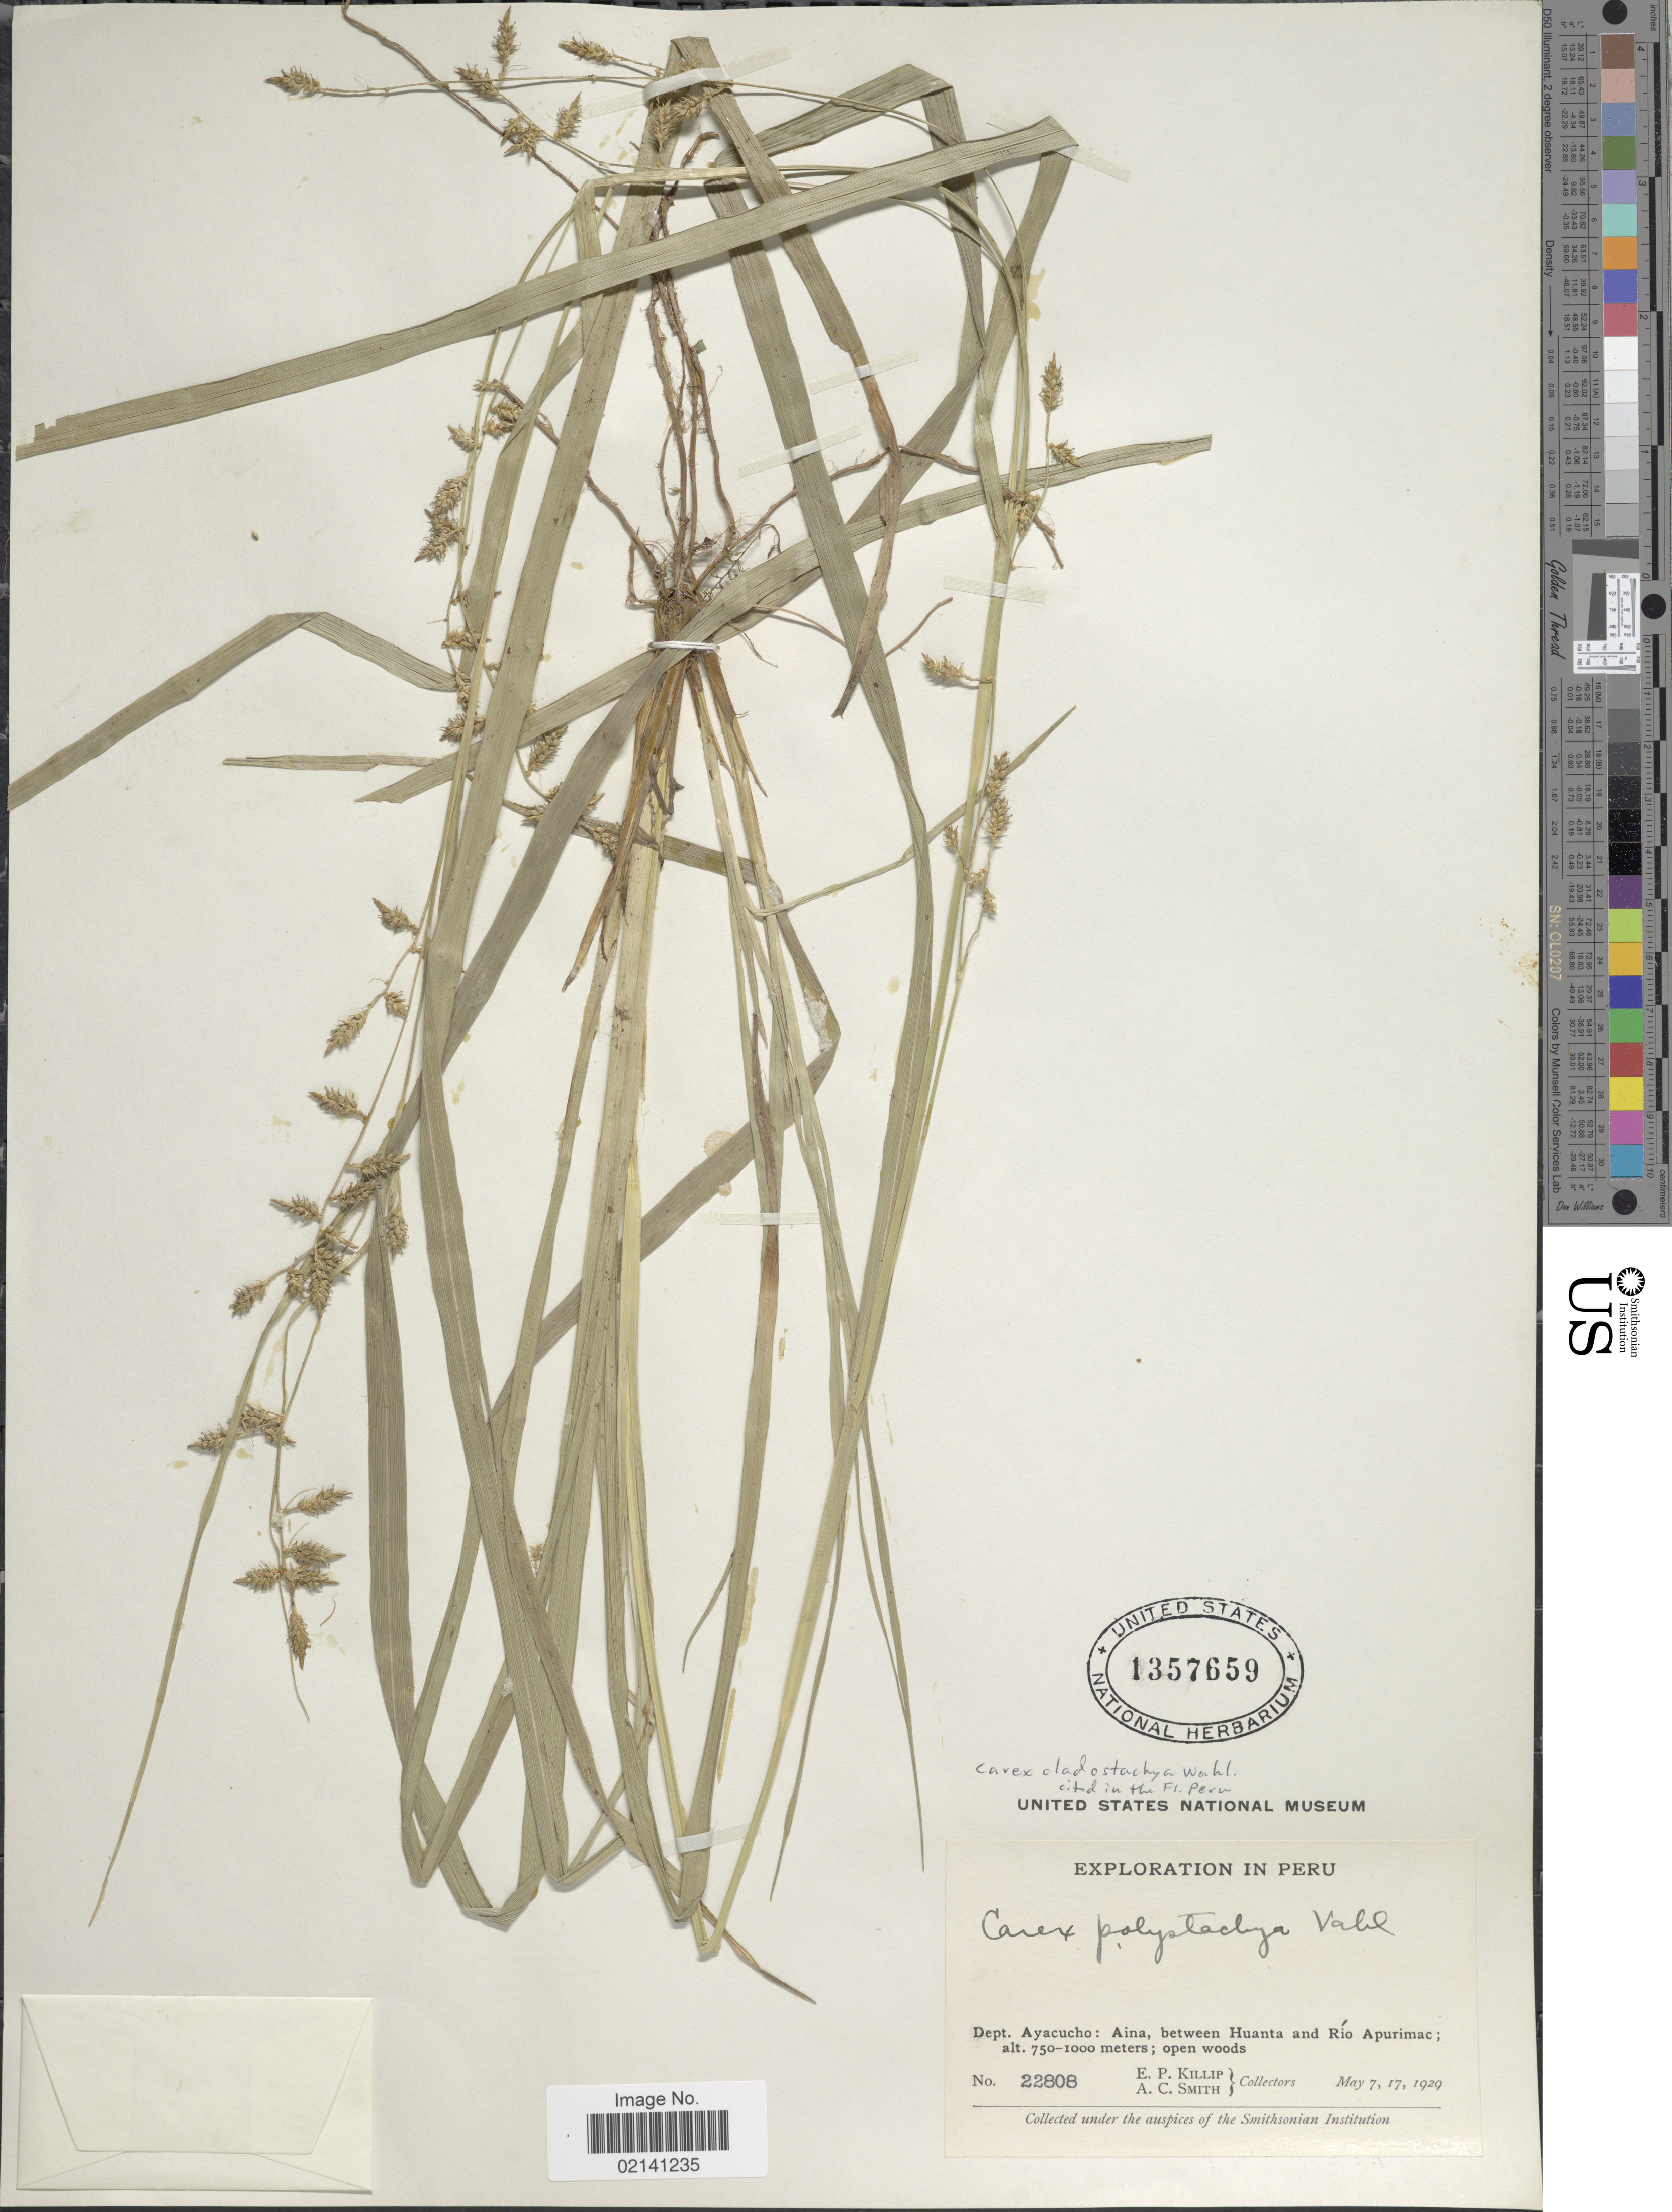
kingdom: Plantae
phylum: Tracheophyta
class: Liliopsida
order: Poales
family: Cyperaceae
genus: Carex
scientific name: Carex polystachya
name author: Sw. ex Wahlenb.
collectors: E. P. Killip & A. C. Smith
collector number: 22808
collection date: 1929-05-07/1929-05-17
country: Peru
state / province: Ayacucho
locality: Aina, between Huanta and Rio Apurimac, open woods.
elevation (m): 750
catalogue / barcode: US 1357659